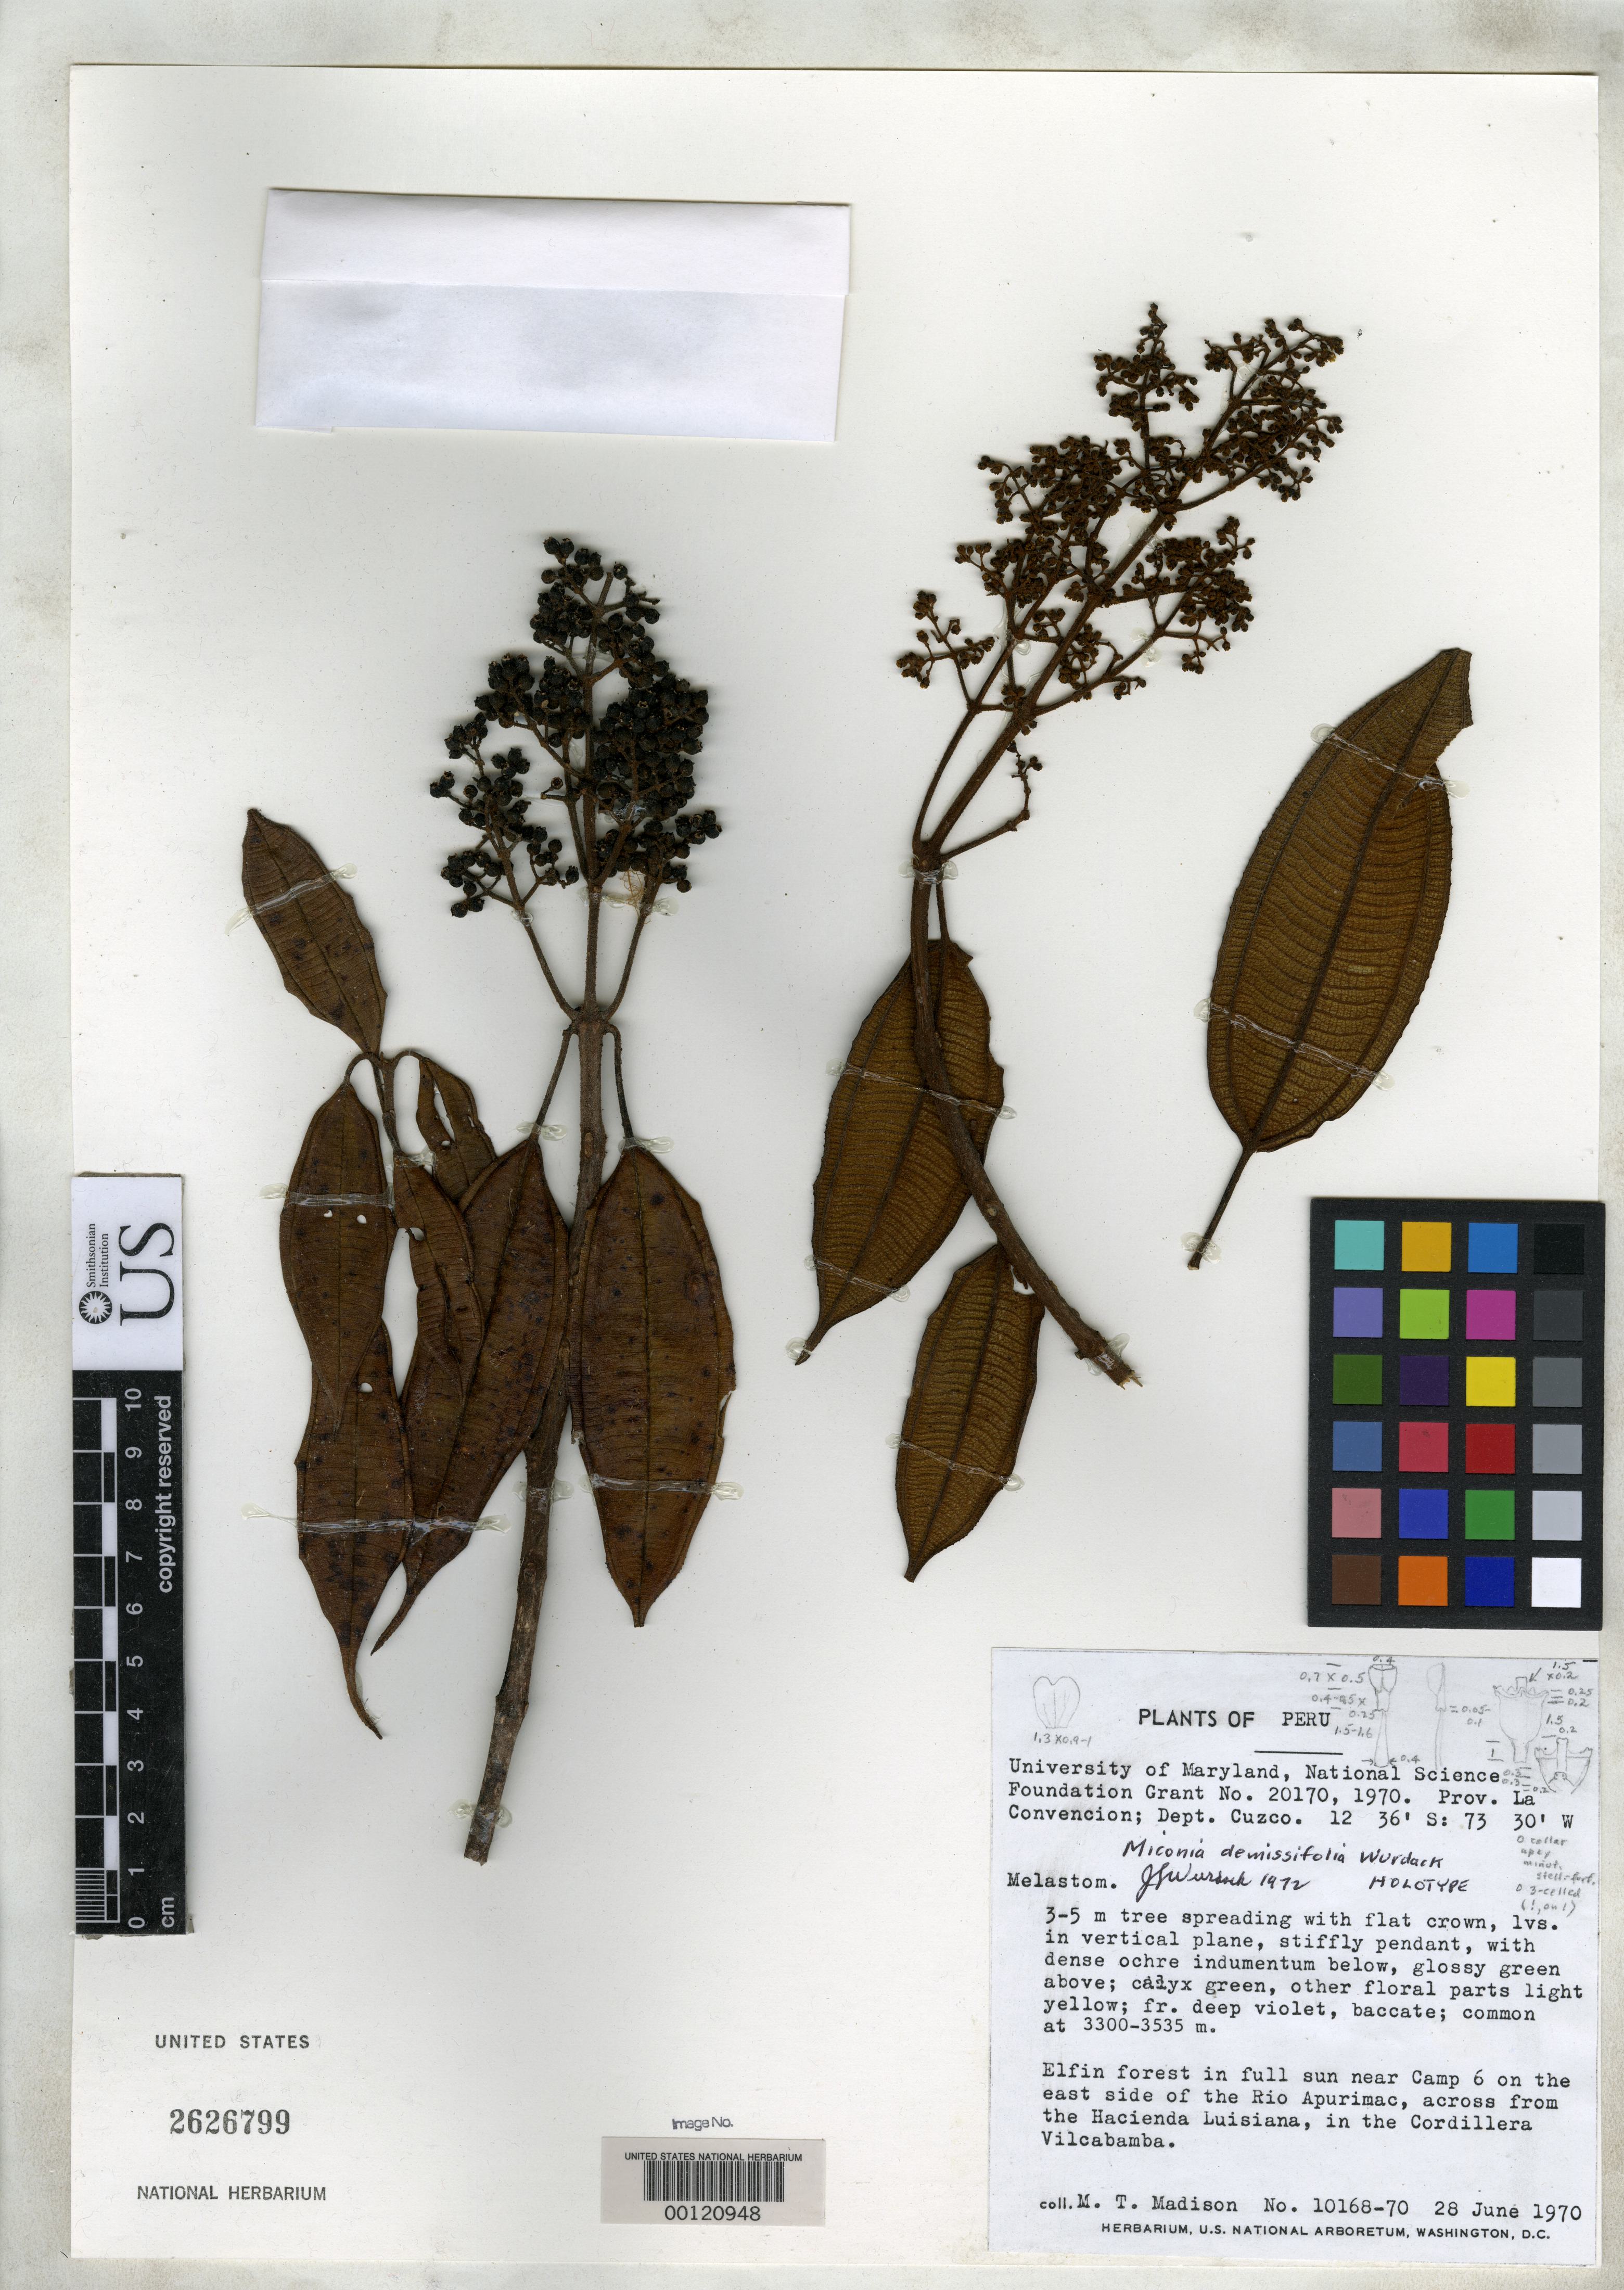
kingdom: Plantae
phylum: Tracheophyta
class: Magnoliopsida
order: Myrtales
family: Melastomataceae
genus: Miconia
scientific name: Miconia demissifolia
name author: Wurdack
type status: Holotype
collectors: M. T. Madison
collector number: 10168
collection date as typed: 28 Jun 1970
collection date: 1970-06-28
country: Peru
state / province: Cusco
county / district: La Convención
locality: Cordillera Vilcabamba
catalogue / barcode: US 2626799